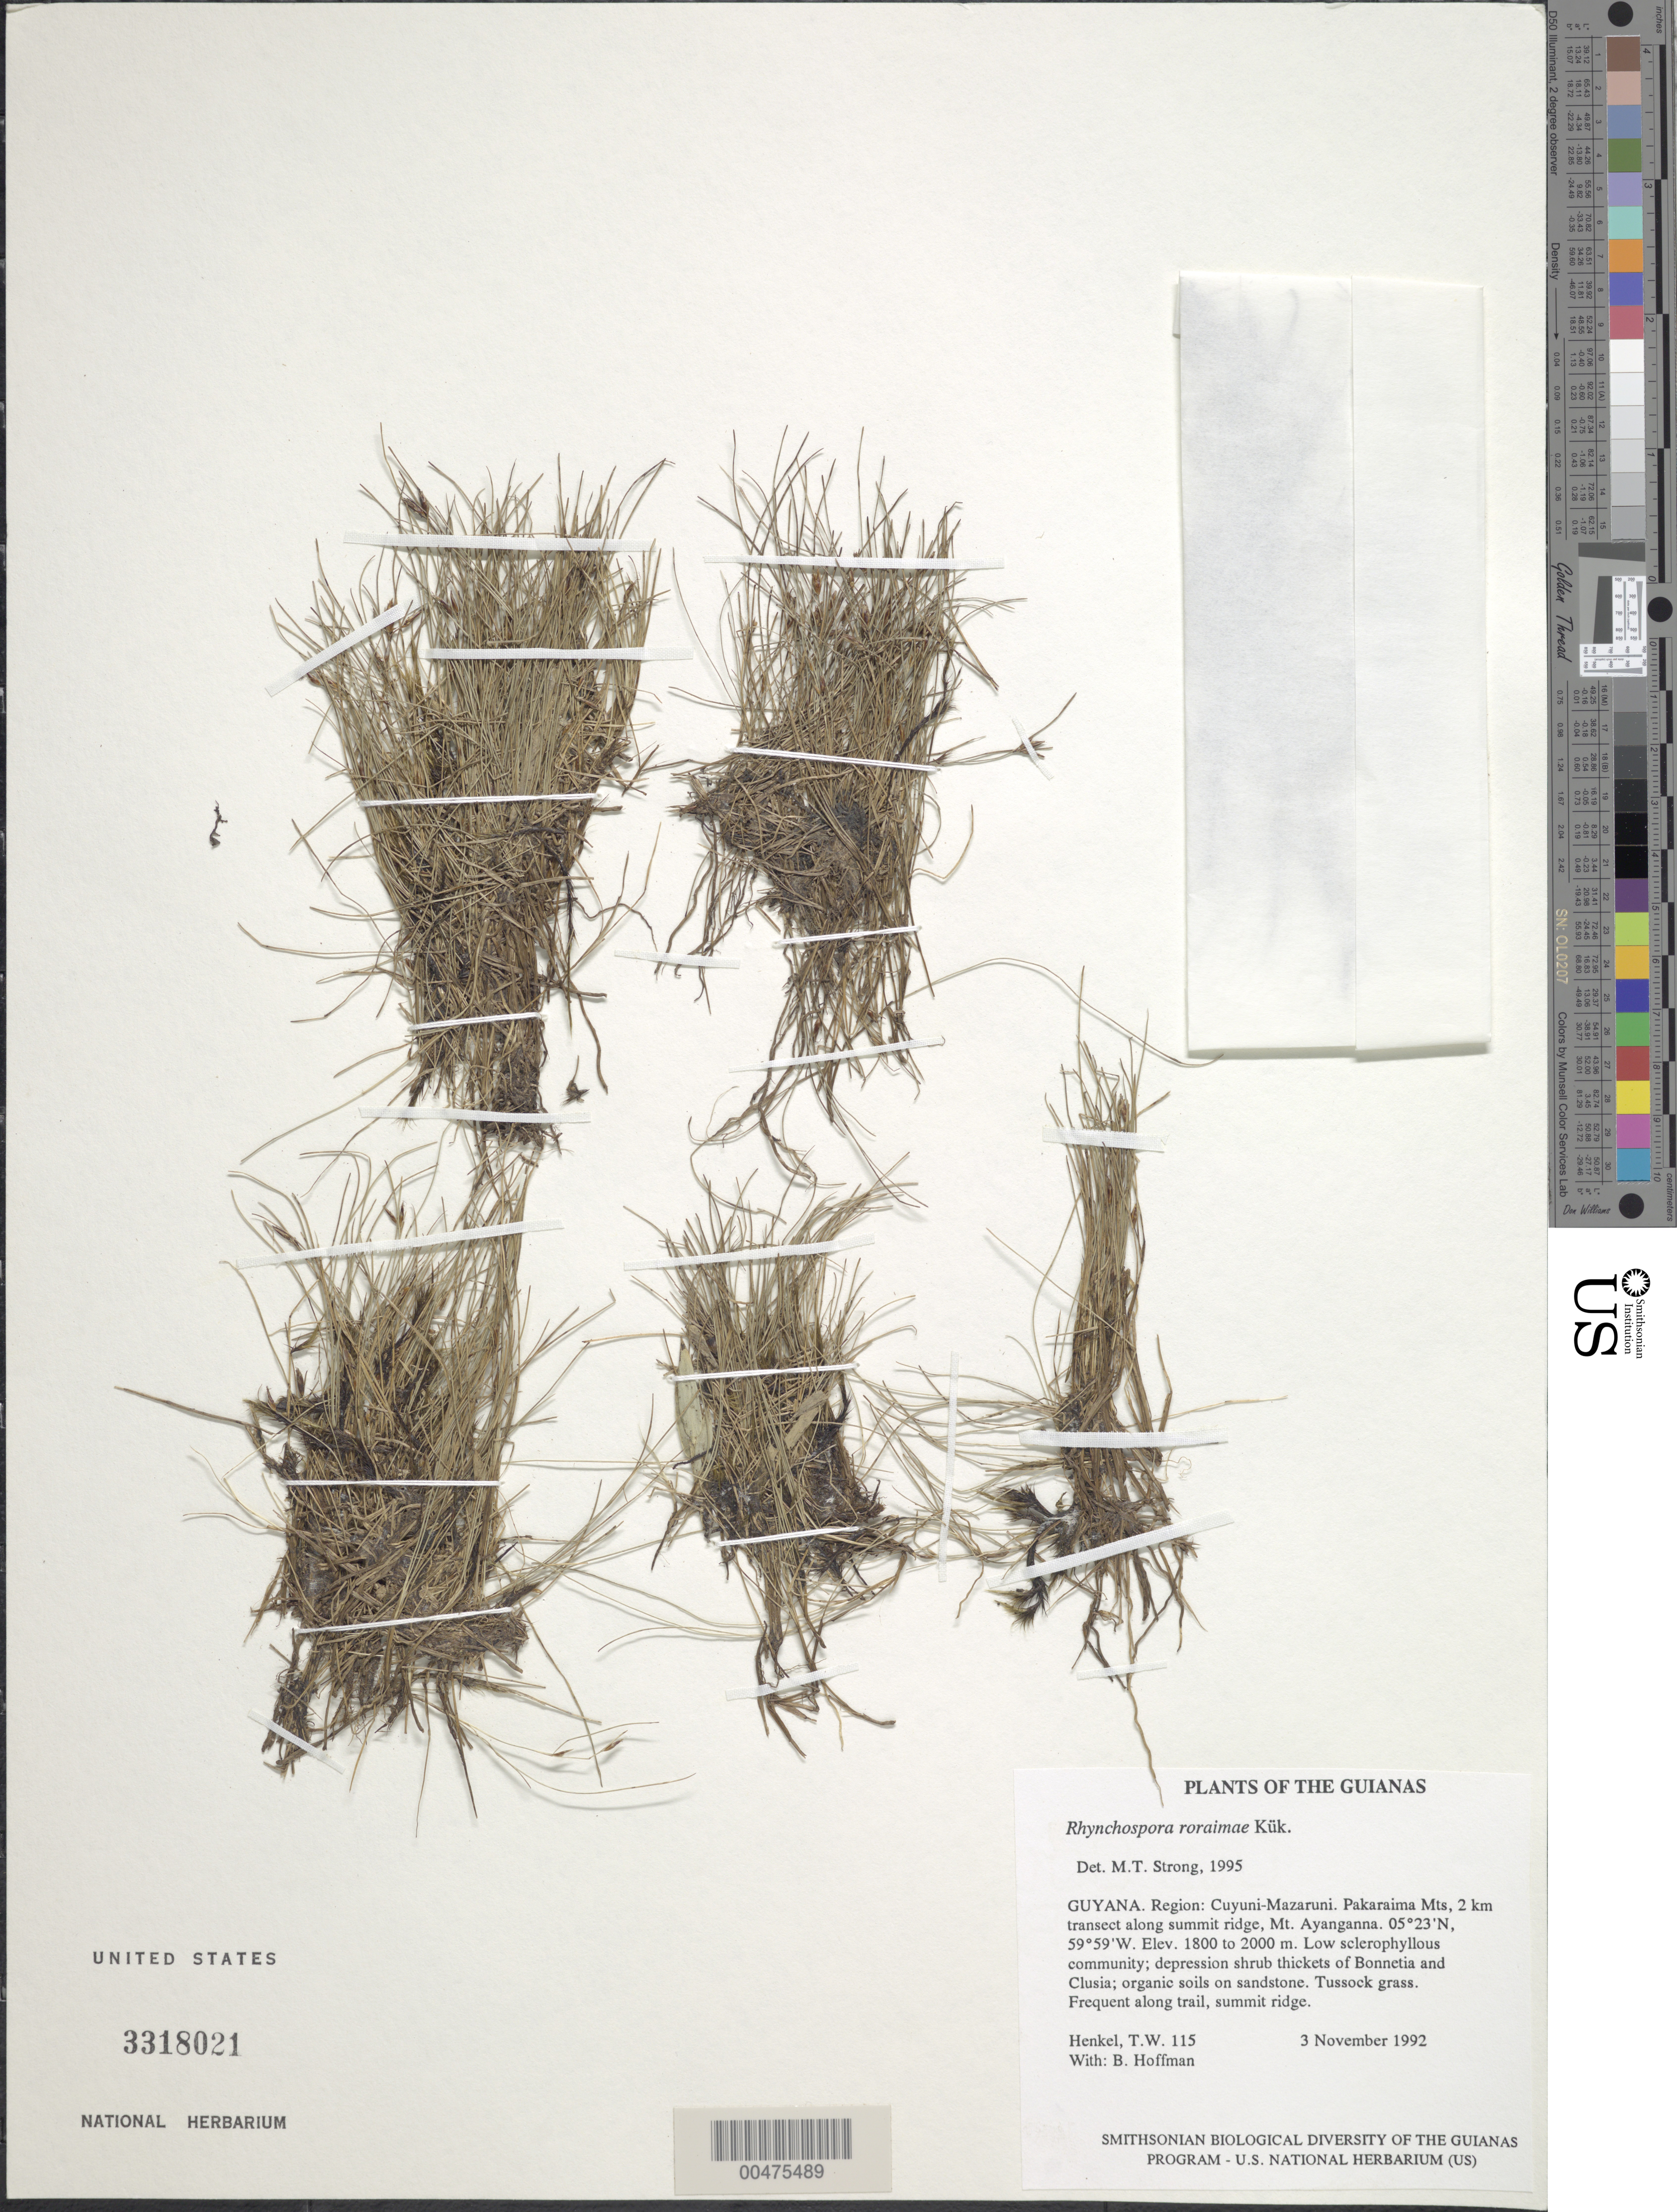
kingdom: Plantae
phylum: Tracheophyta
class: Liliopsida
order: Poales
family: Cyperaceae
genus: Rhynchospora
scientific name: Rhynchospora roraimae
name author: Kük.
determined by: Strong, M. T., (US), Smithsonian Institution - National Museum of Natural History (UNITED STATES)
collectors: T. Henkel & B. Hoffman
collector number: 115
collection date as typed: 3 November 1992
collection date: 1992-11-03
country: Guyana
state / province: Cuyuni-Mazaruni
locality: Pakaraima Mts, 2 km transect along summit ridge, Mt. Ayanganna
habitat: Low sclerophyllous community; depression shrub thickets of Bonnetia and Clusia; organic soils on sandstone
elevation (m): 1800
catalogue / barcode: US 3318021